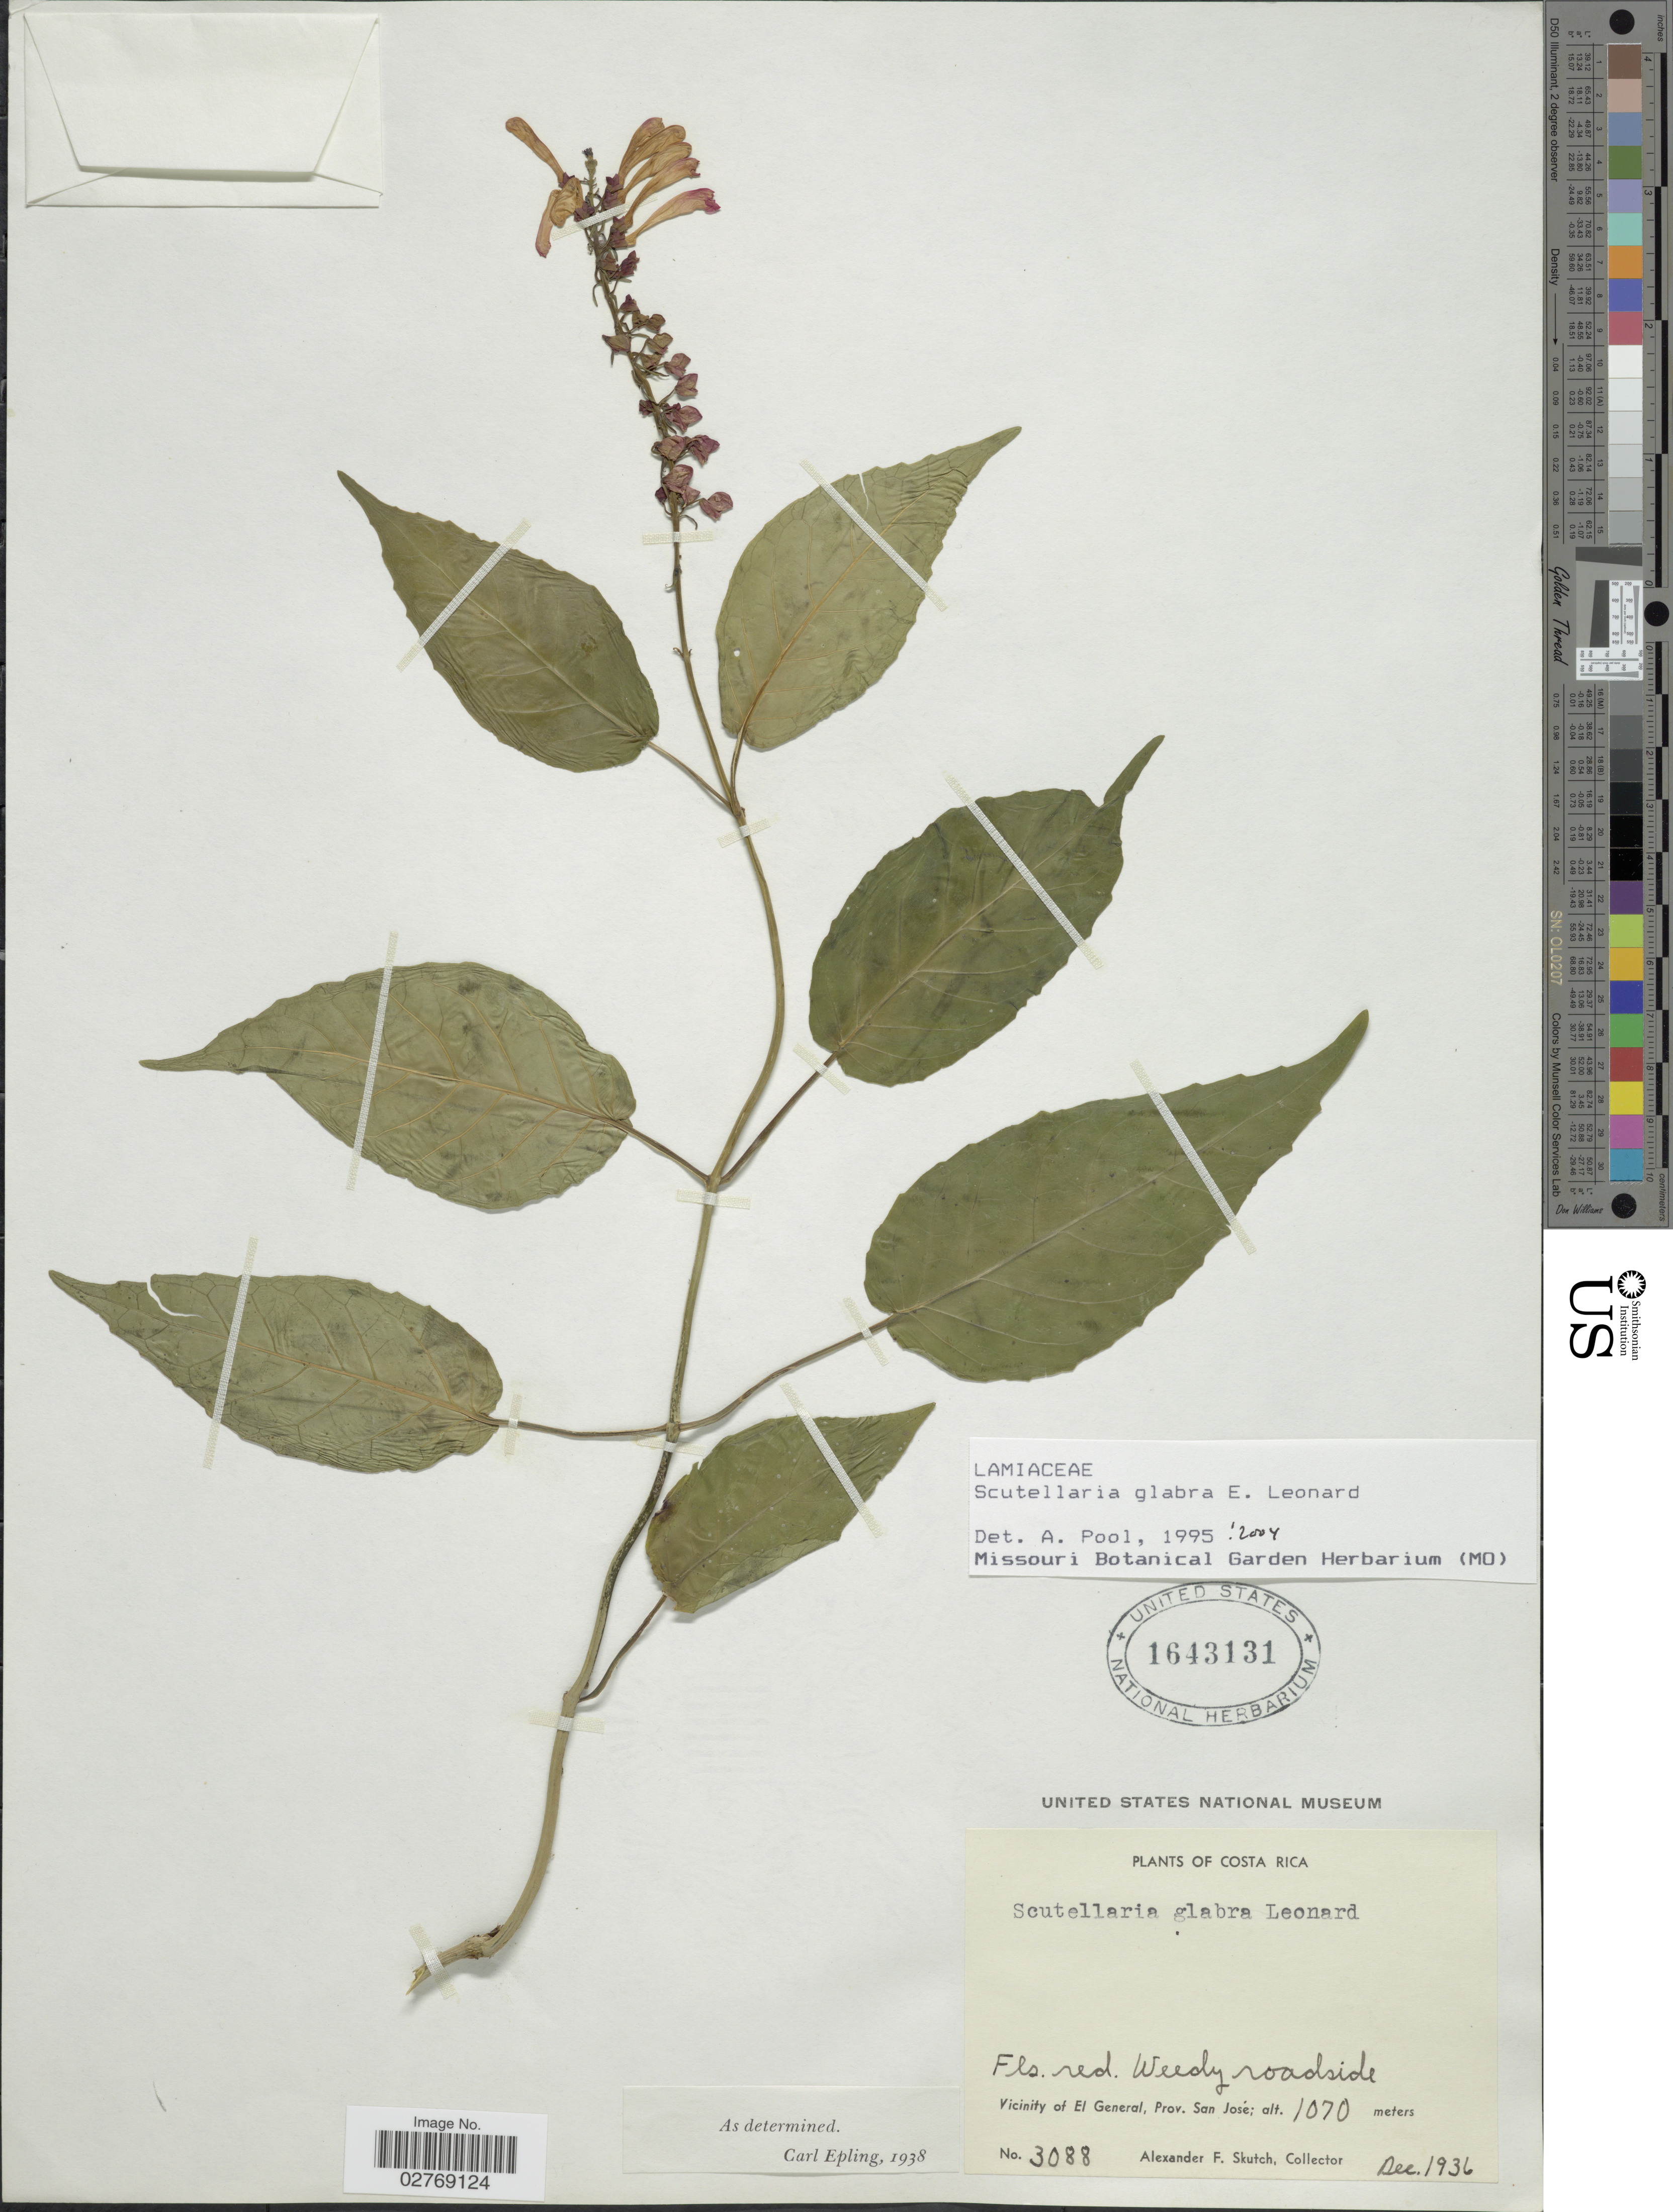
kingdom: Plantae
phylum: Tracheophyta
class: Magnoliopsida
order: Lamiales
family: Lamiaceae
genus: Scutellaria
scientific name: Scutellaria glabra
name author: Leonard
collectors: A. F. Skutch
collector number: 3088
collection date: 1936-12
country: Costa Rica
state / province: San José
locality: Vicinity of El General.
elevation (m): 1070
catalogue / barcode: US 1643131